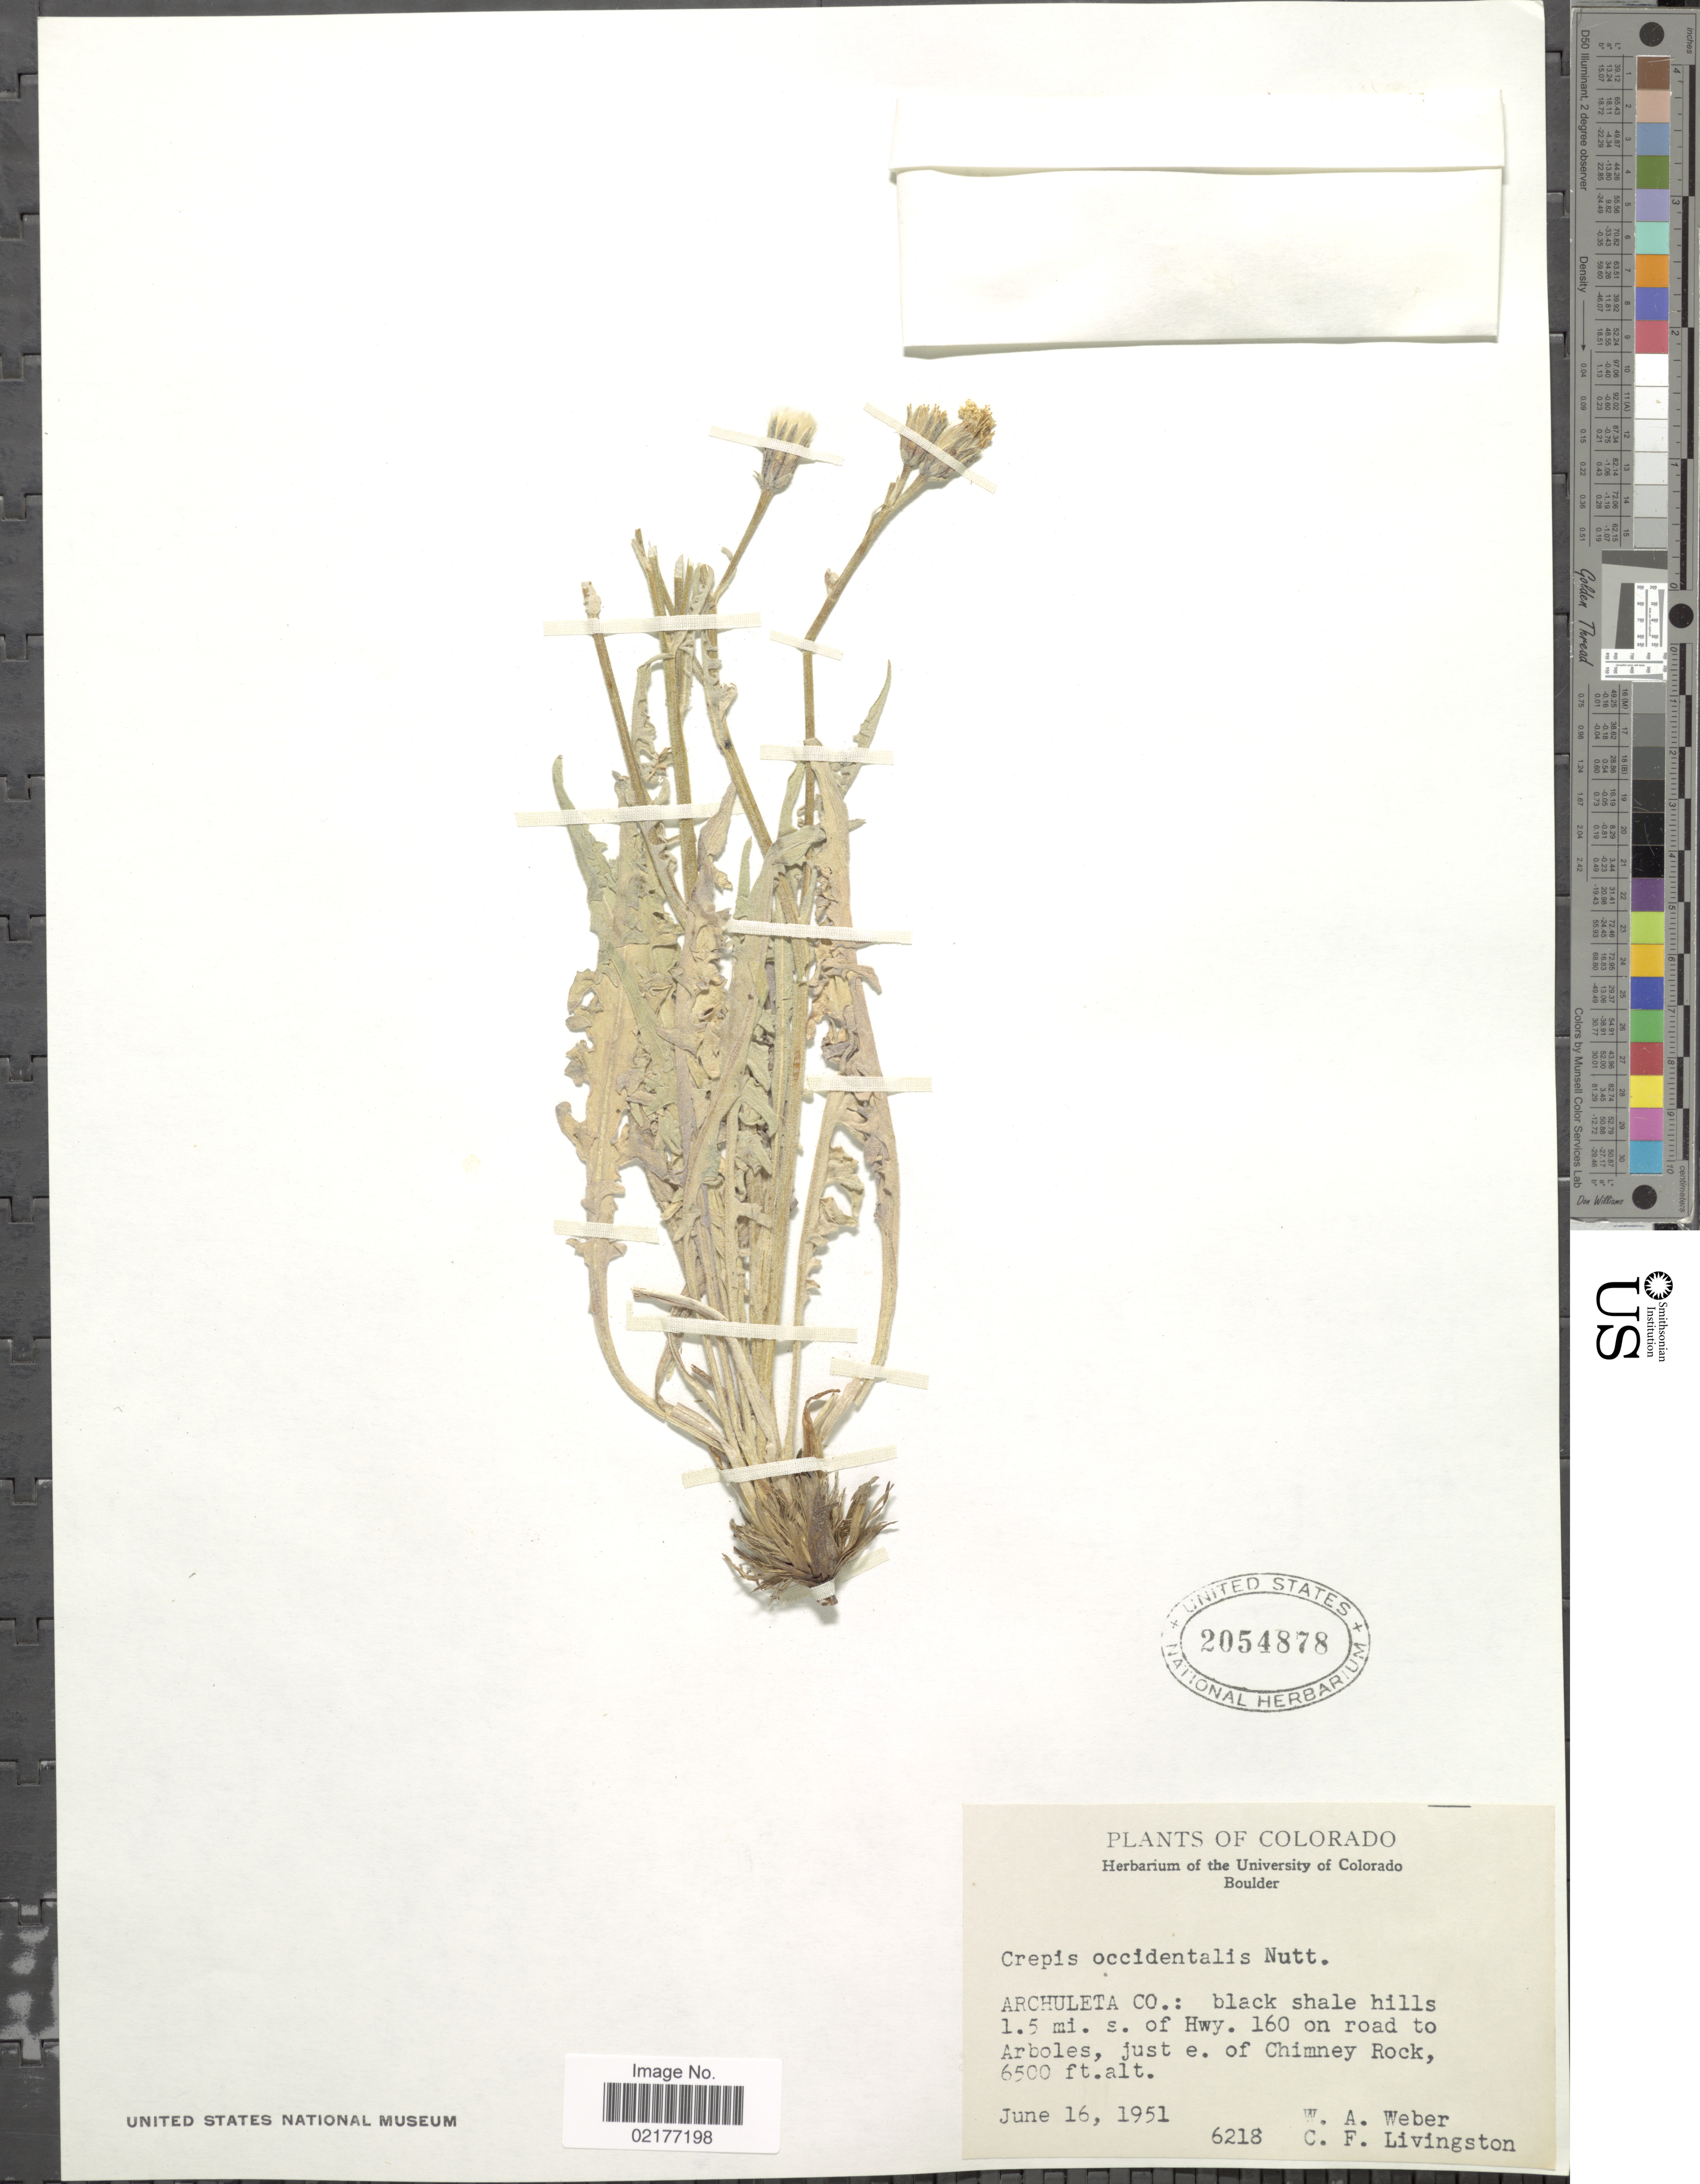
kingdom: Plantae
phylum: Tracheophyta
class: Magnoliopsida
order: Asterales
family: Asteraceae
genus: Crepis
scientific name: Crepis occidentalis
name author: Nutt.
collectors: W. A. Weber & C. Livington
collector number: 6218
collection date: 1951-06-16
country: United States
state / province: Colorado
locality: Archuleta Co: black shale hills 1.5 mi. s. of Hwy. 160 on road to Arboles, just e. Chimney Rock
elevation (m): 1981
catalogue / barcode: US 2054878